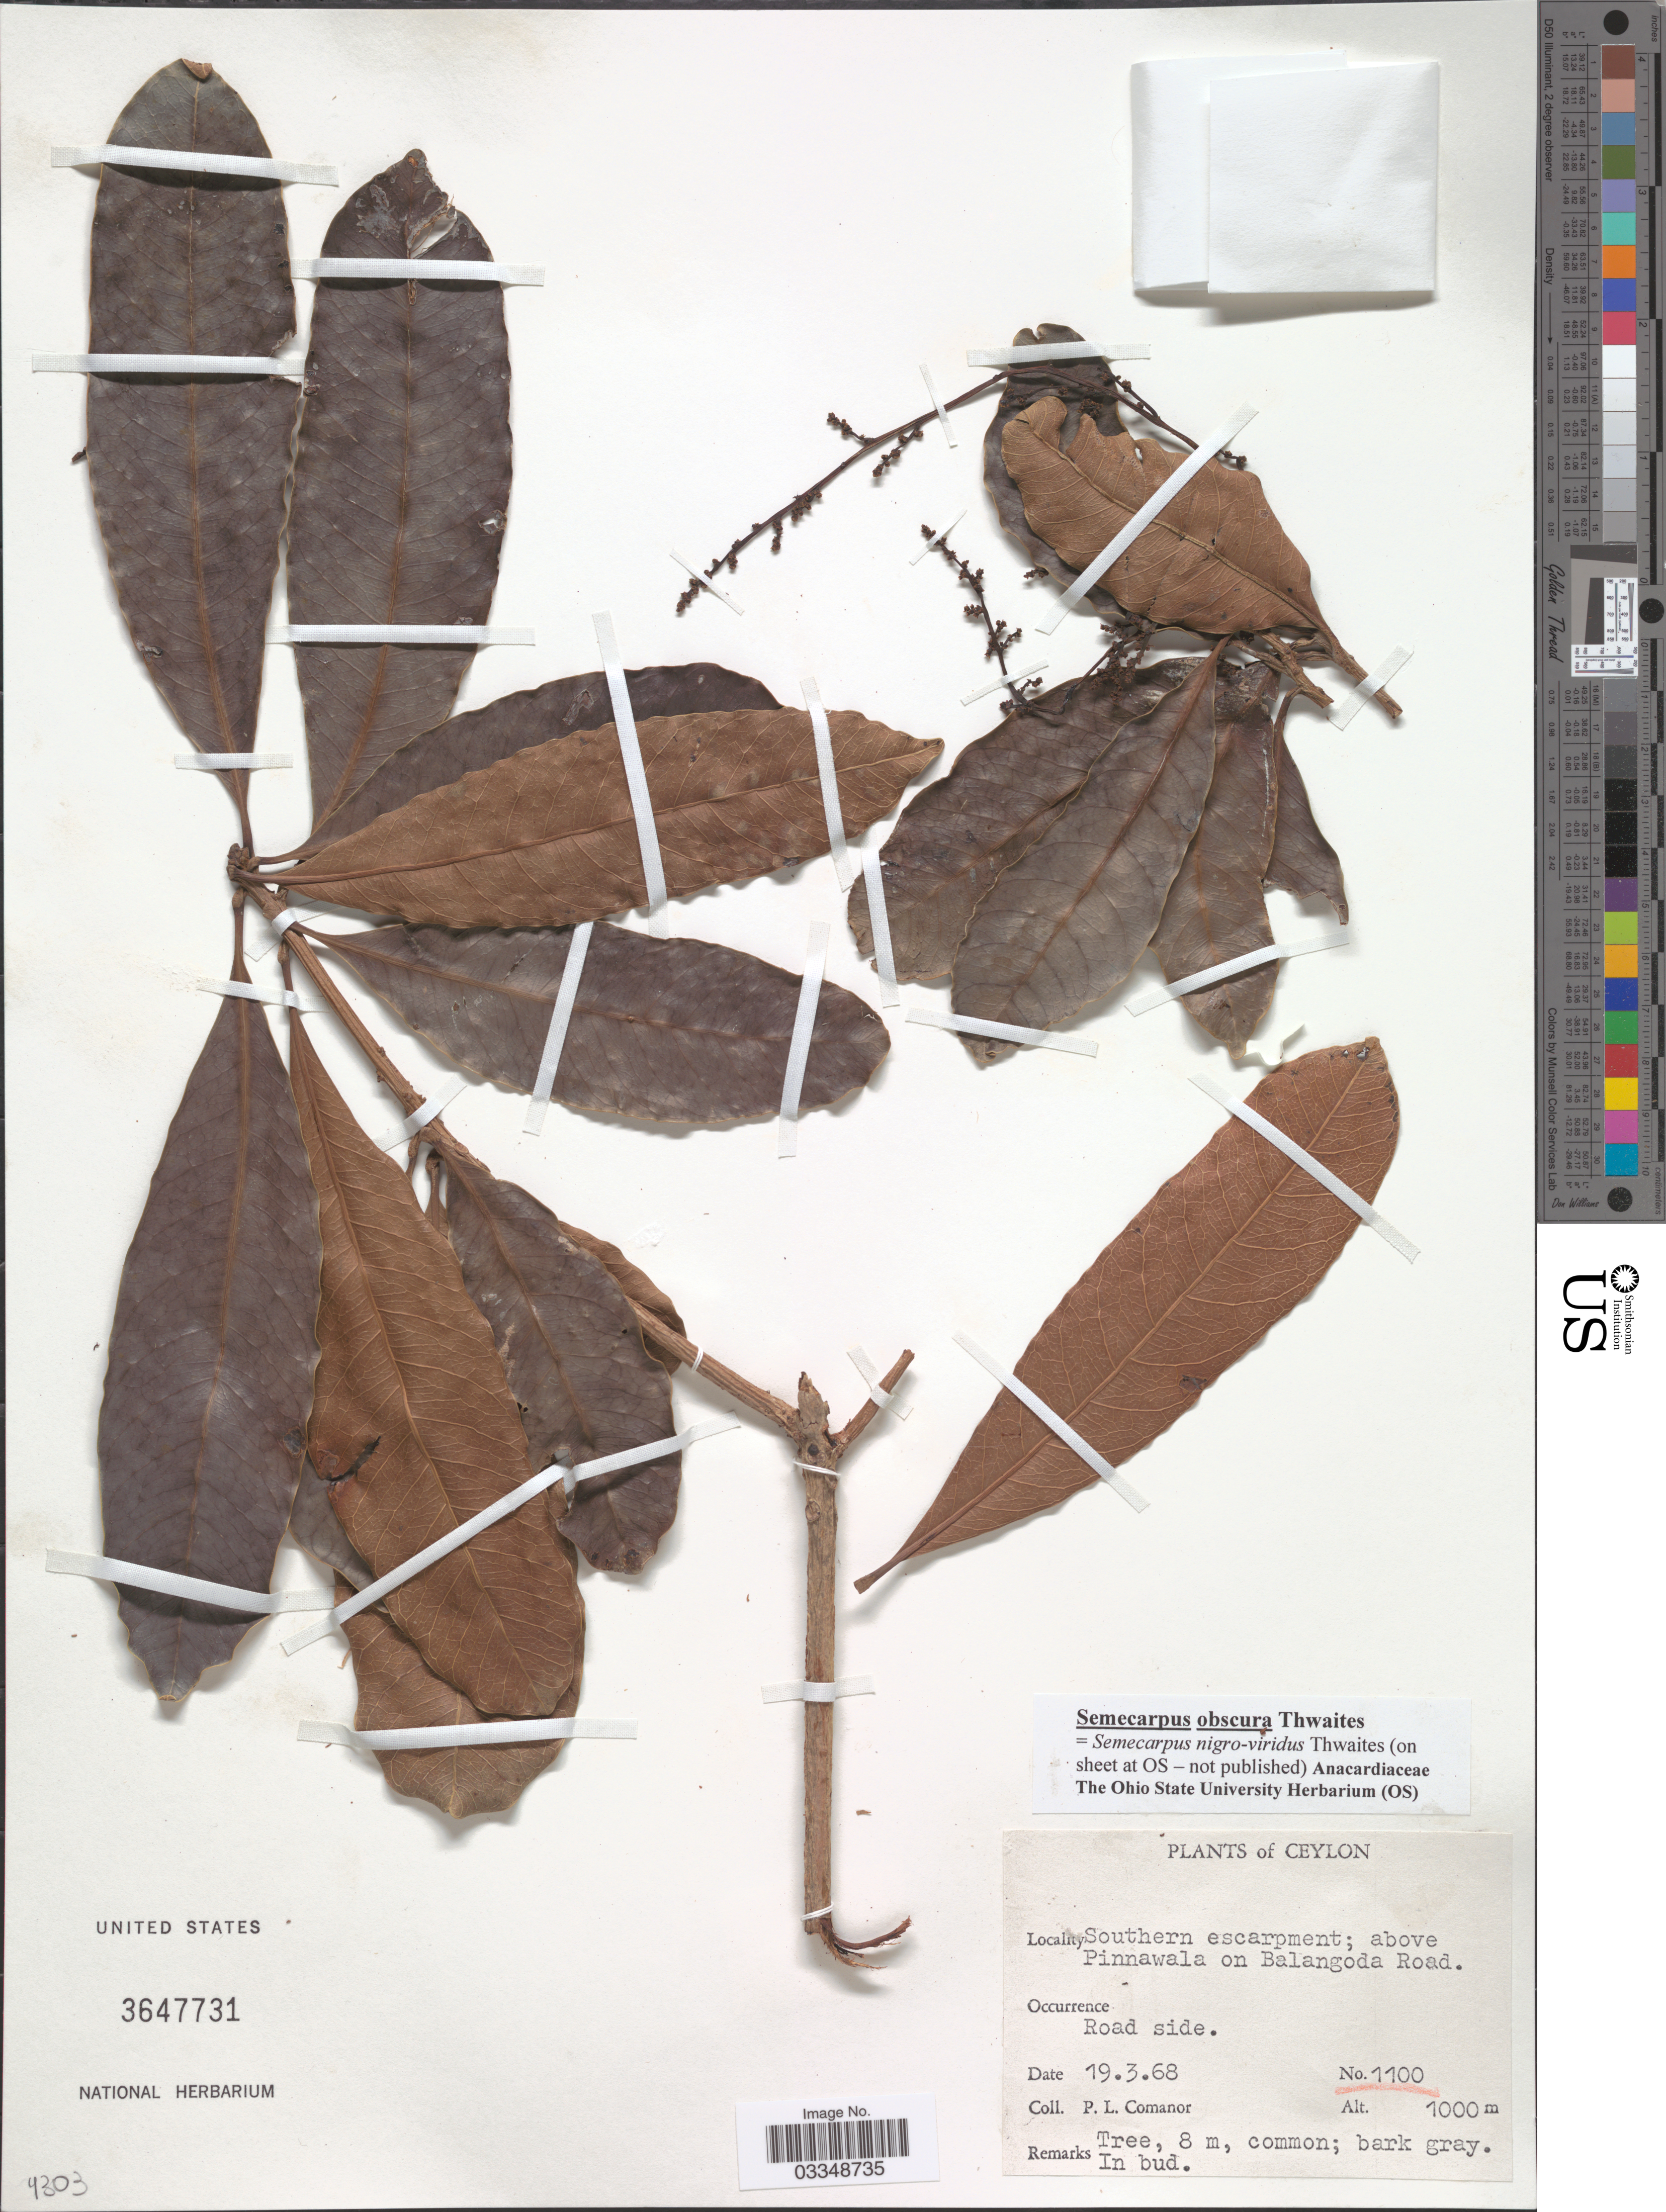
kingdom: Plantae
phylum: Tracheophyta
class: Magnoliopsida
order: Sapindales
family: Anacardiaceae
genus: Semecarpus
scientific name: Semecarpus nigroviridis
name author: Thwaites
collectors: P. Comanor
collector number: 1100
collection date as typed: Transcribed d/m/y: 19/3/68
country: Sri Lanka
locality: Ceylon. Southern escarpment; above Pinnawala on Balangoda Road.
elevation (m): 1000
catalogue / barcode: US 3647731